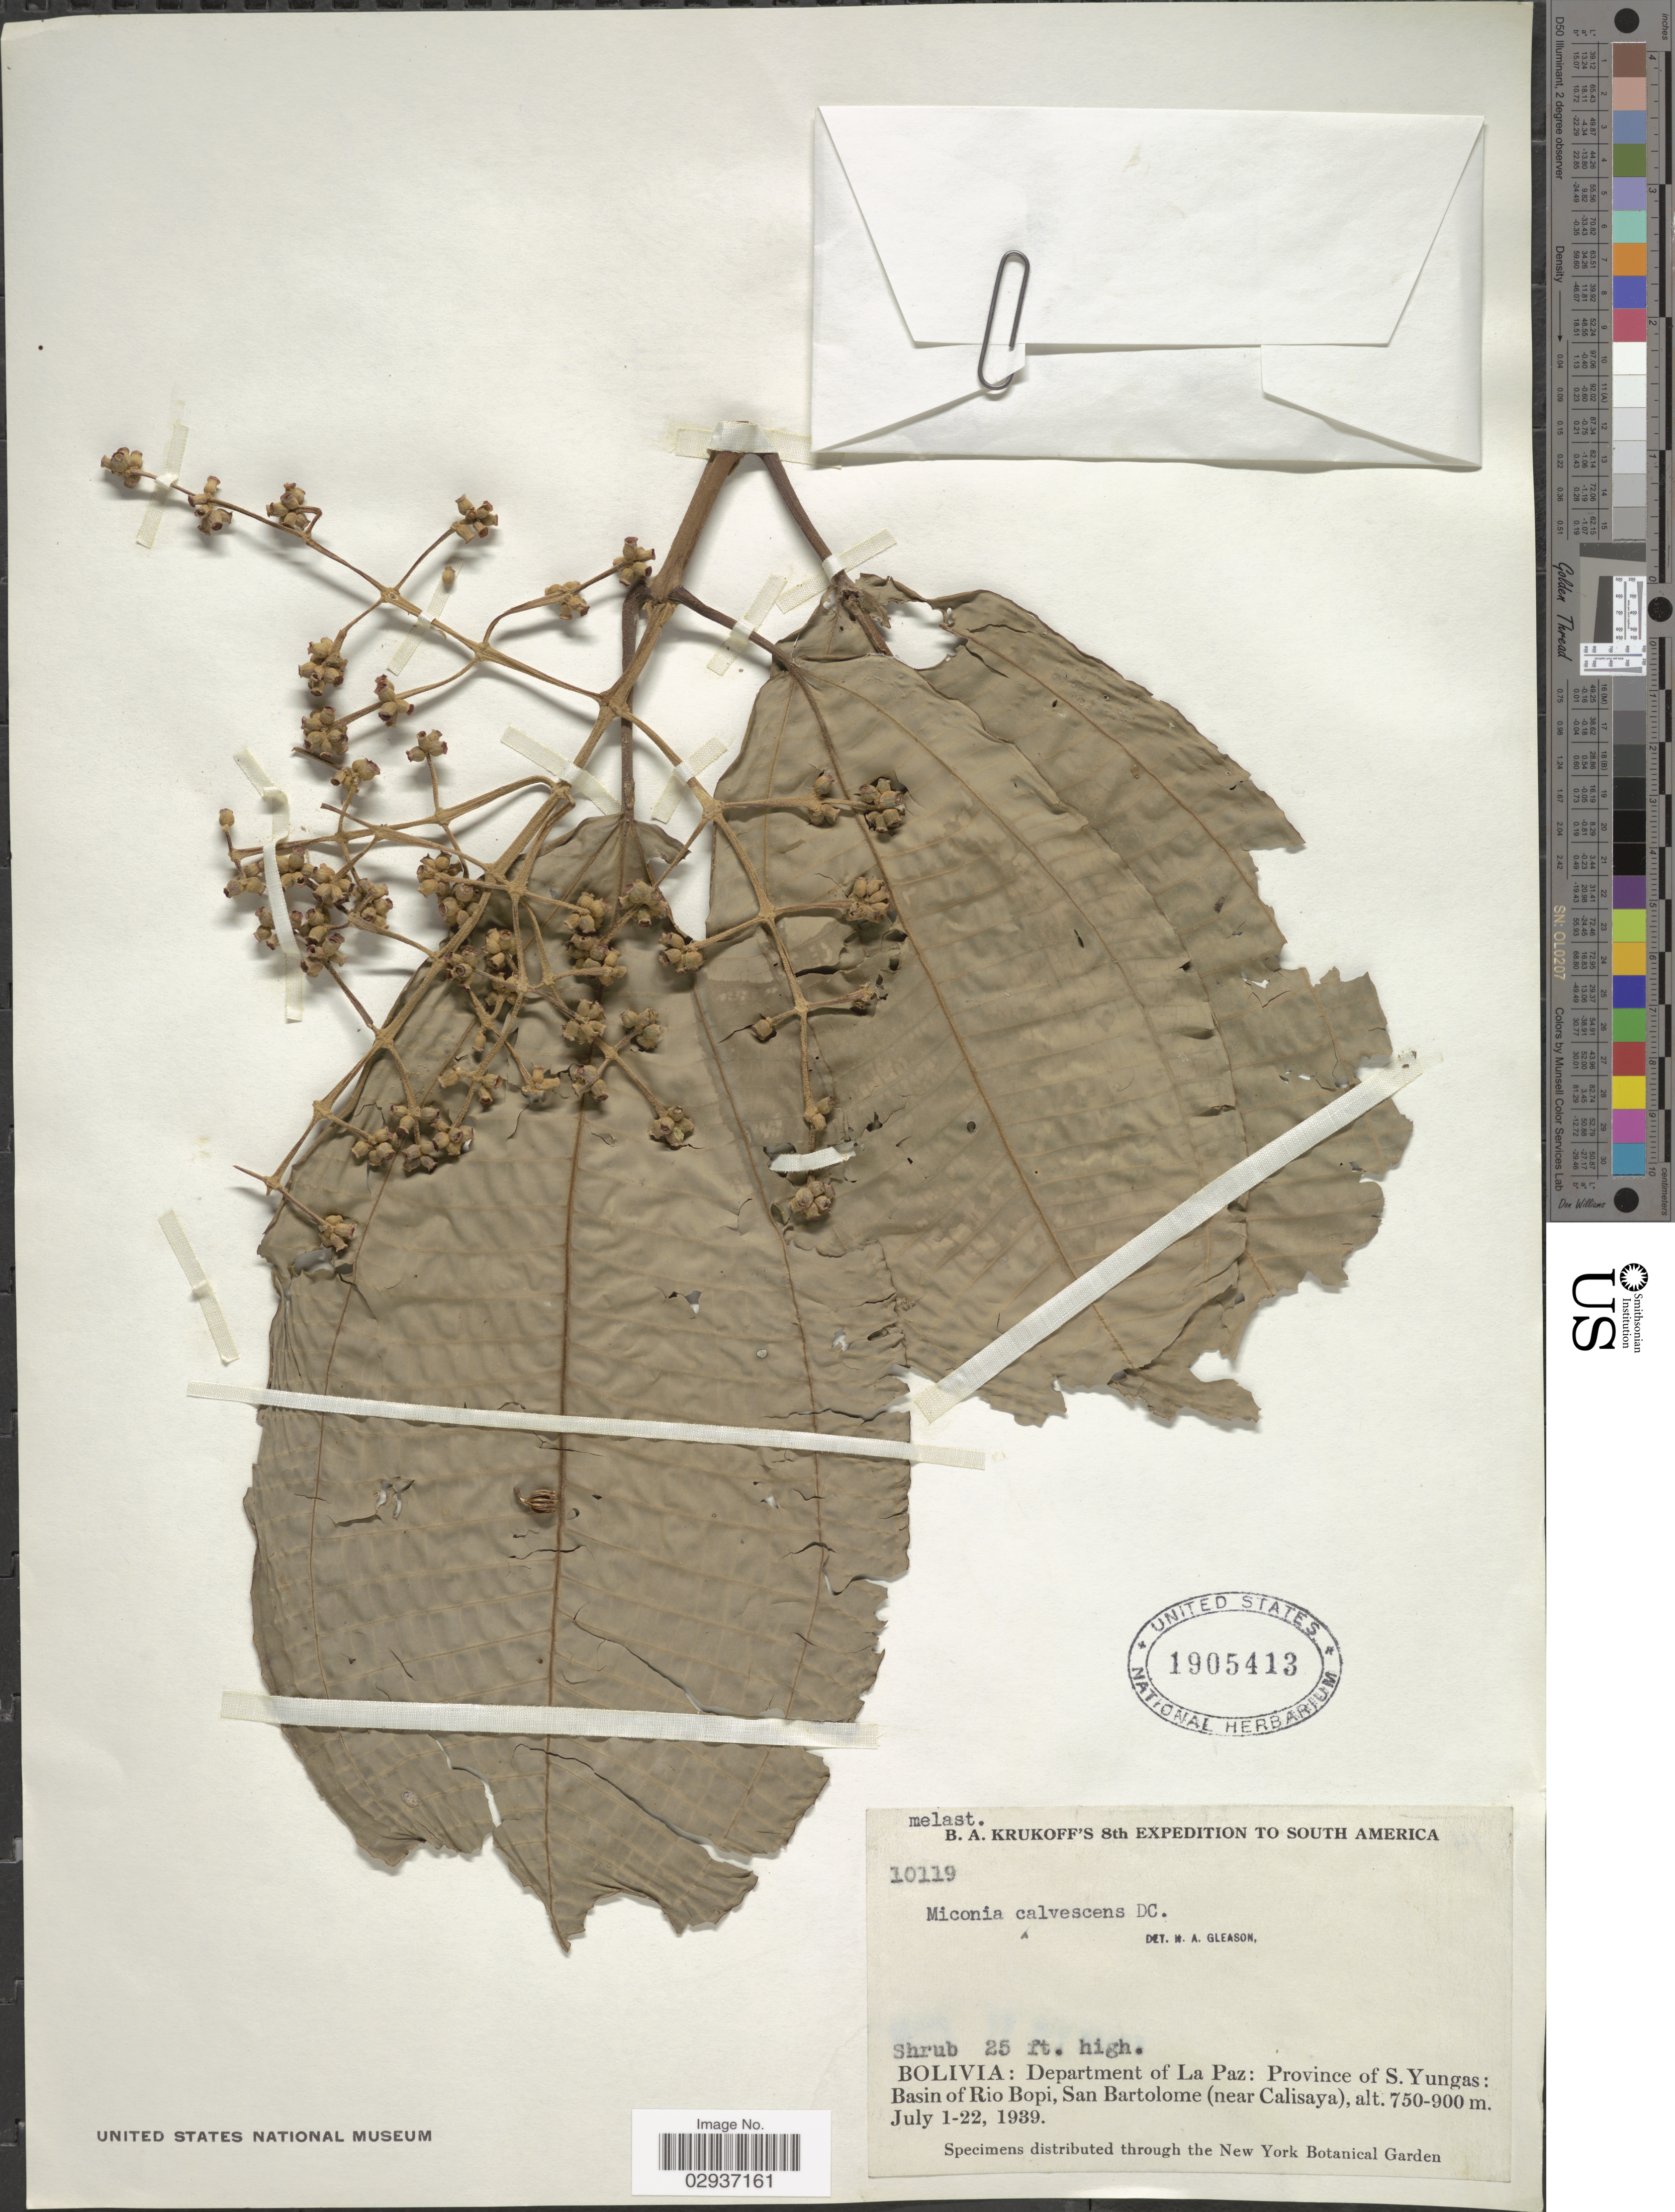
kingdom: Plantae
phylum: Tracheophyta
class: Magnoliopsida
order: Myrtales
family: Melastomataceae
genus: Miconia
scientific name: Miconia calvescens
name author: DC.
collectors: B. A. Krukoff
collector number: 10119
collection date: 1939-07-01/1939-07-22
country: Bolivia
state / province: La Paz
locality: Department of La Paz: Province of S. Yungas: Basin of Rio Bopi, San Bartolome (near Calisaya).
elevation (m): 750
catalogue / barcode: US 1905413